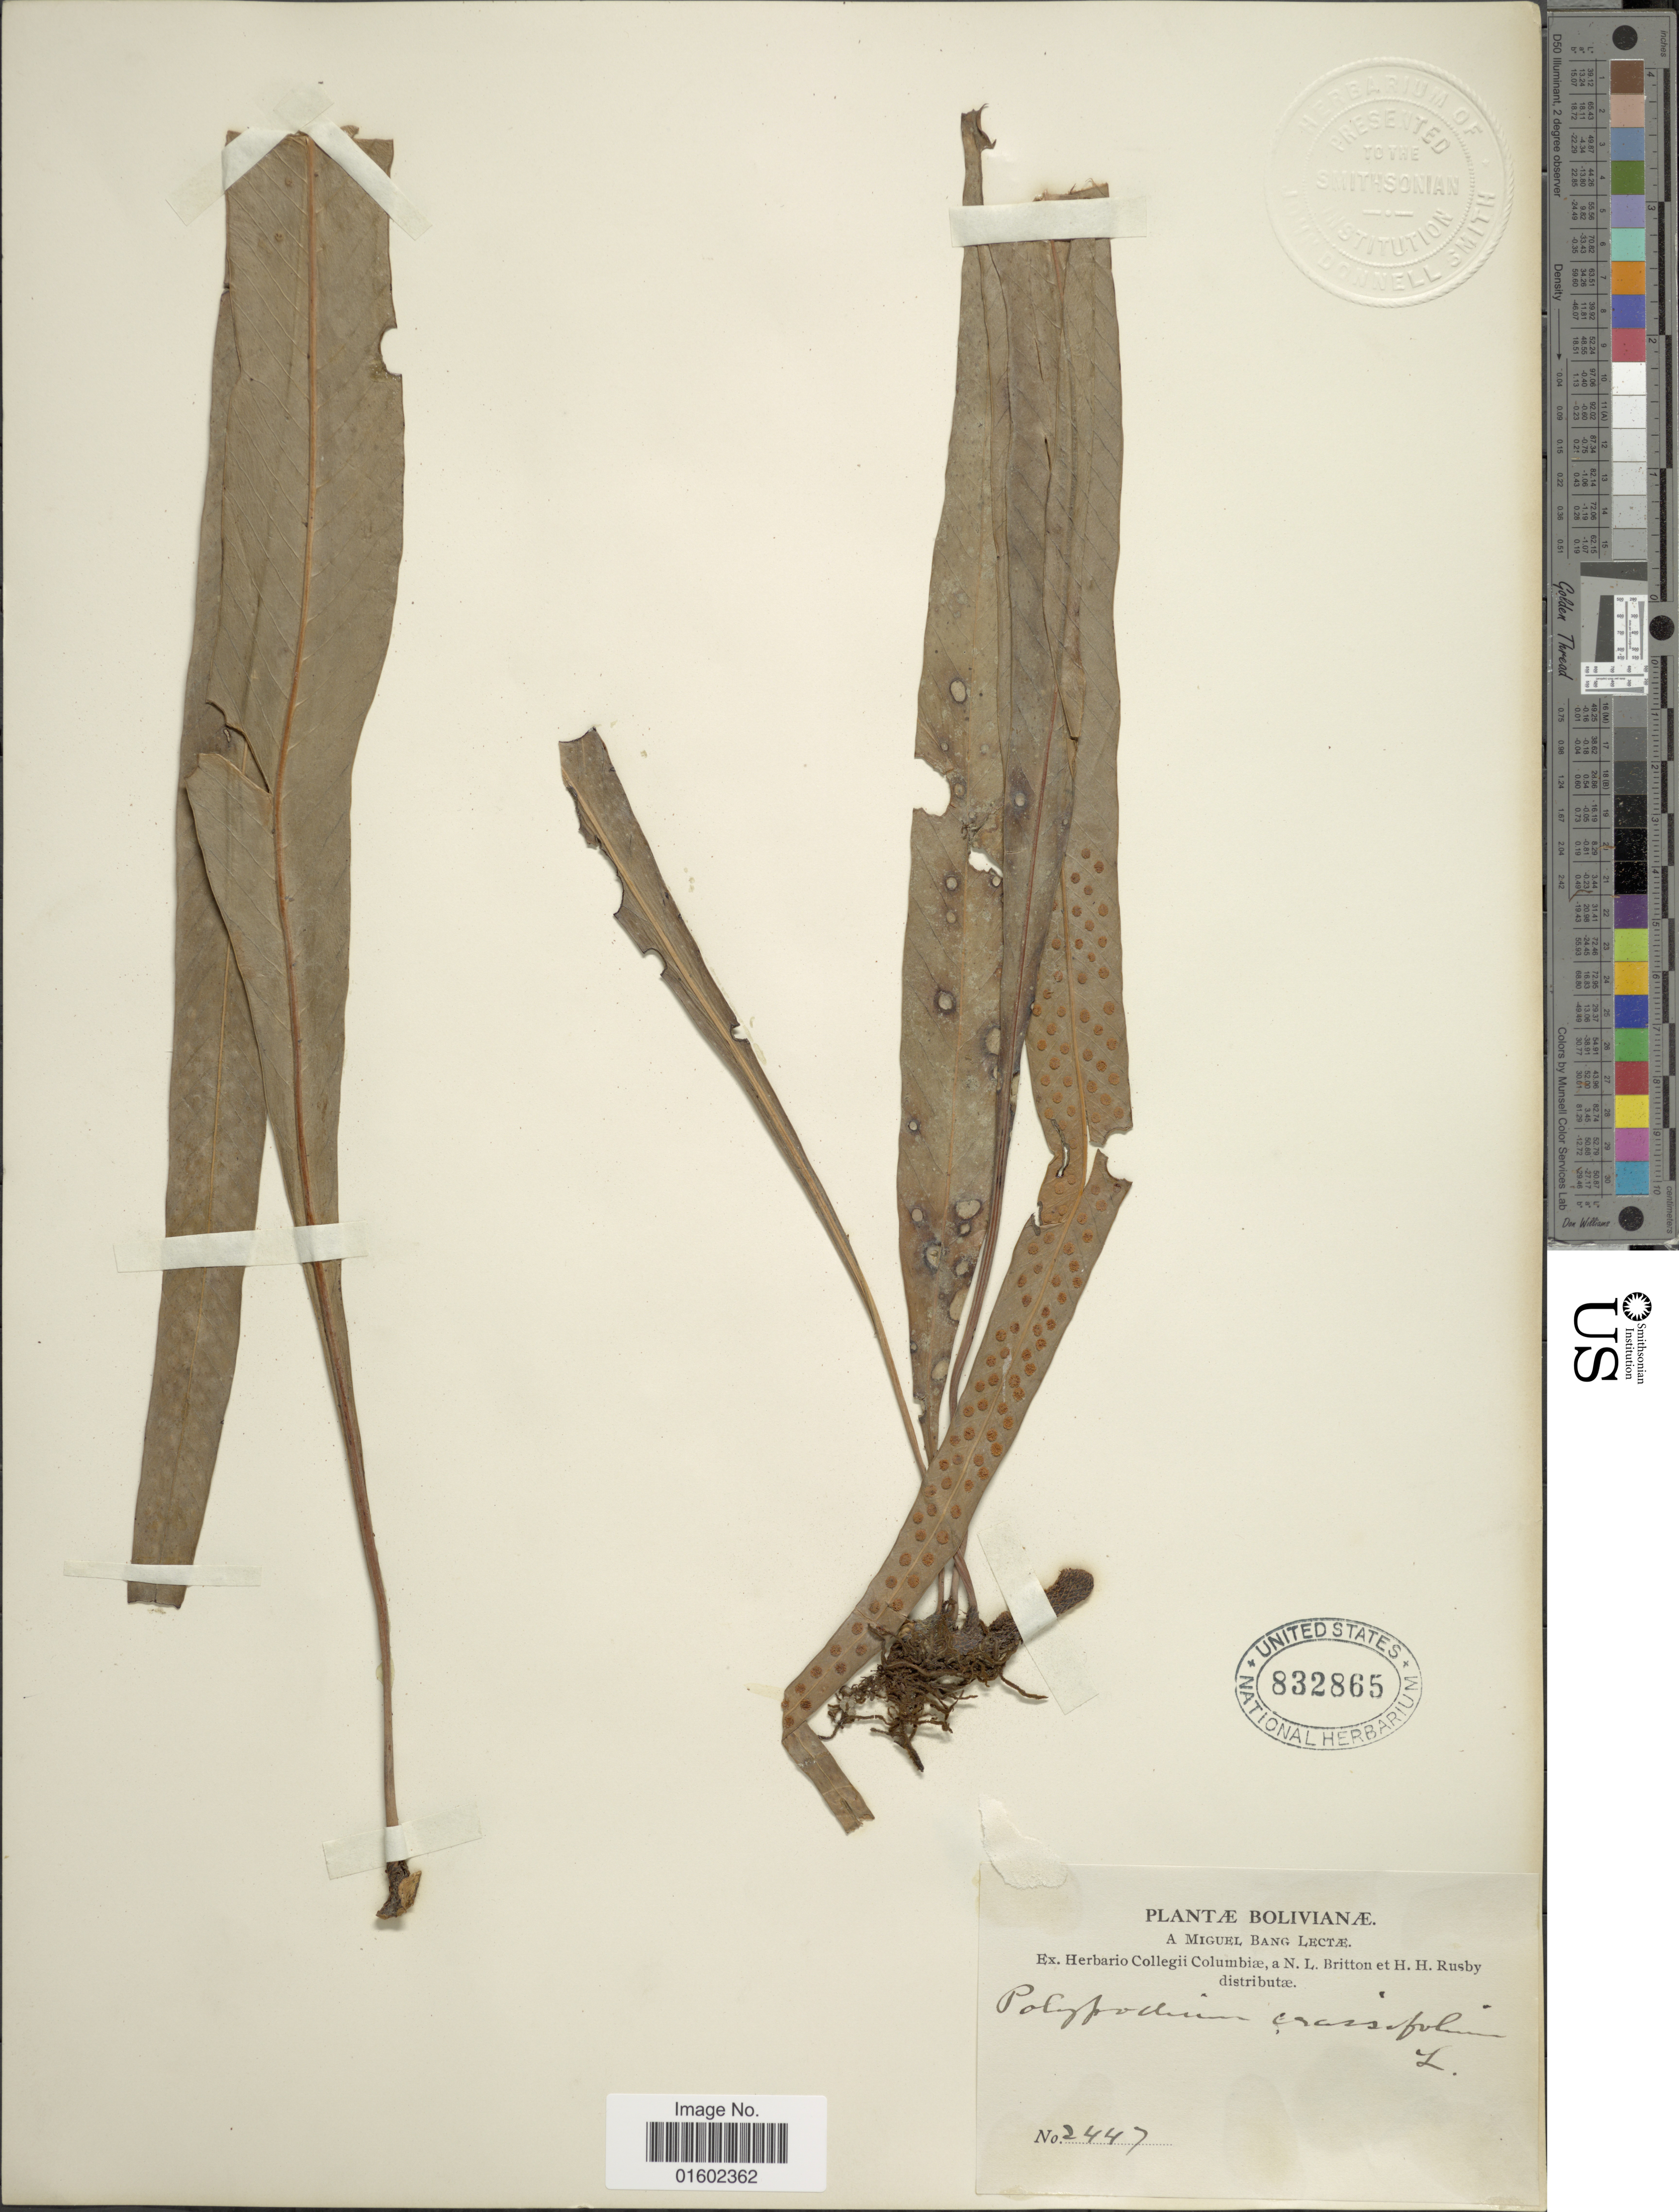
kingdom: Plantae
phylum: Tracheophyta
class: Polypodiopsida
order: Polypodiales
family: Polypodiaceae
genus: Niphidium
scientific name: Niphidium anocarpos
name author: (Kunze) Lellinger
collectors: M. Bang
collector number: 2447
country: Bolivia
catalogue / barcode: US 832865